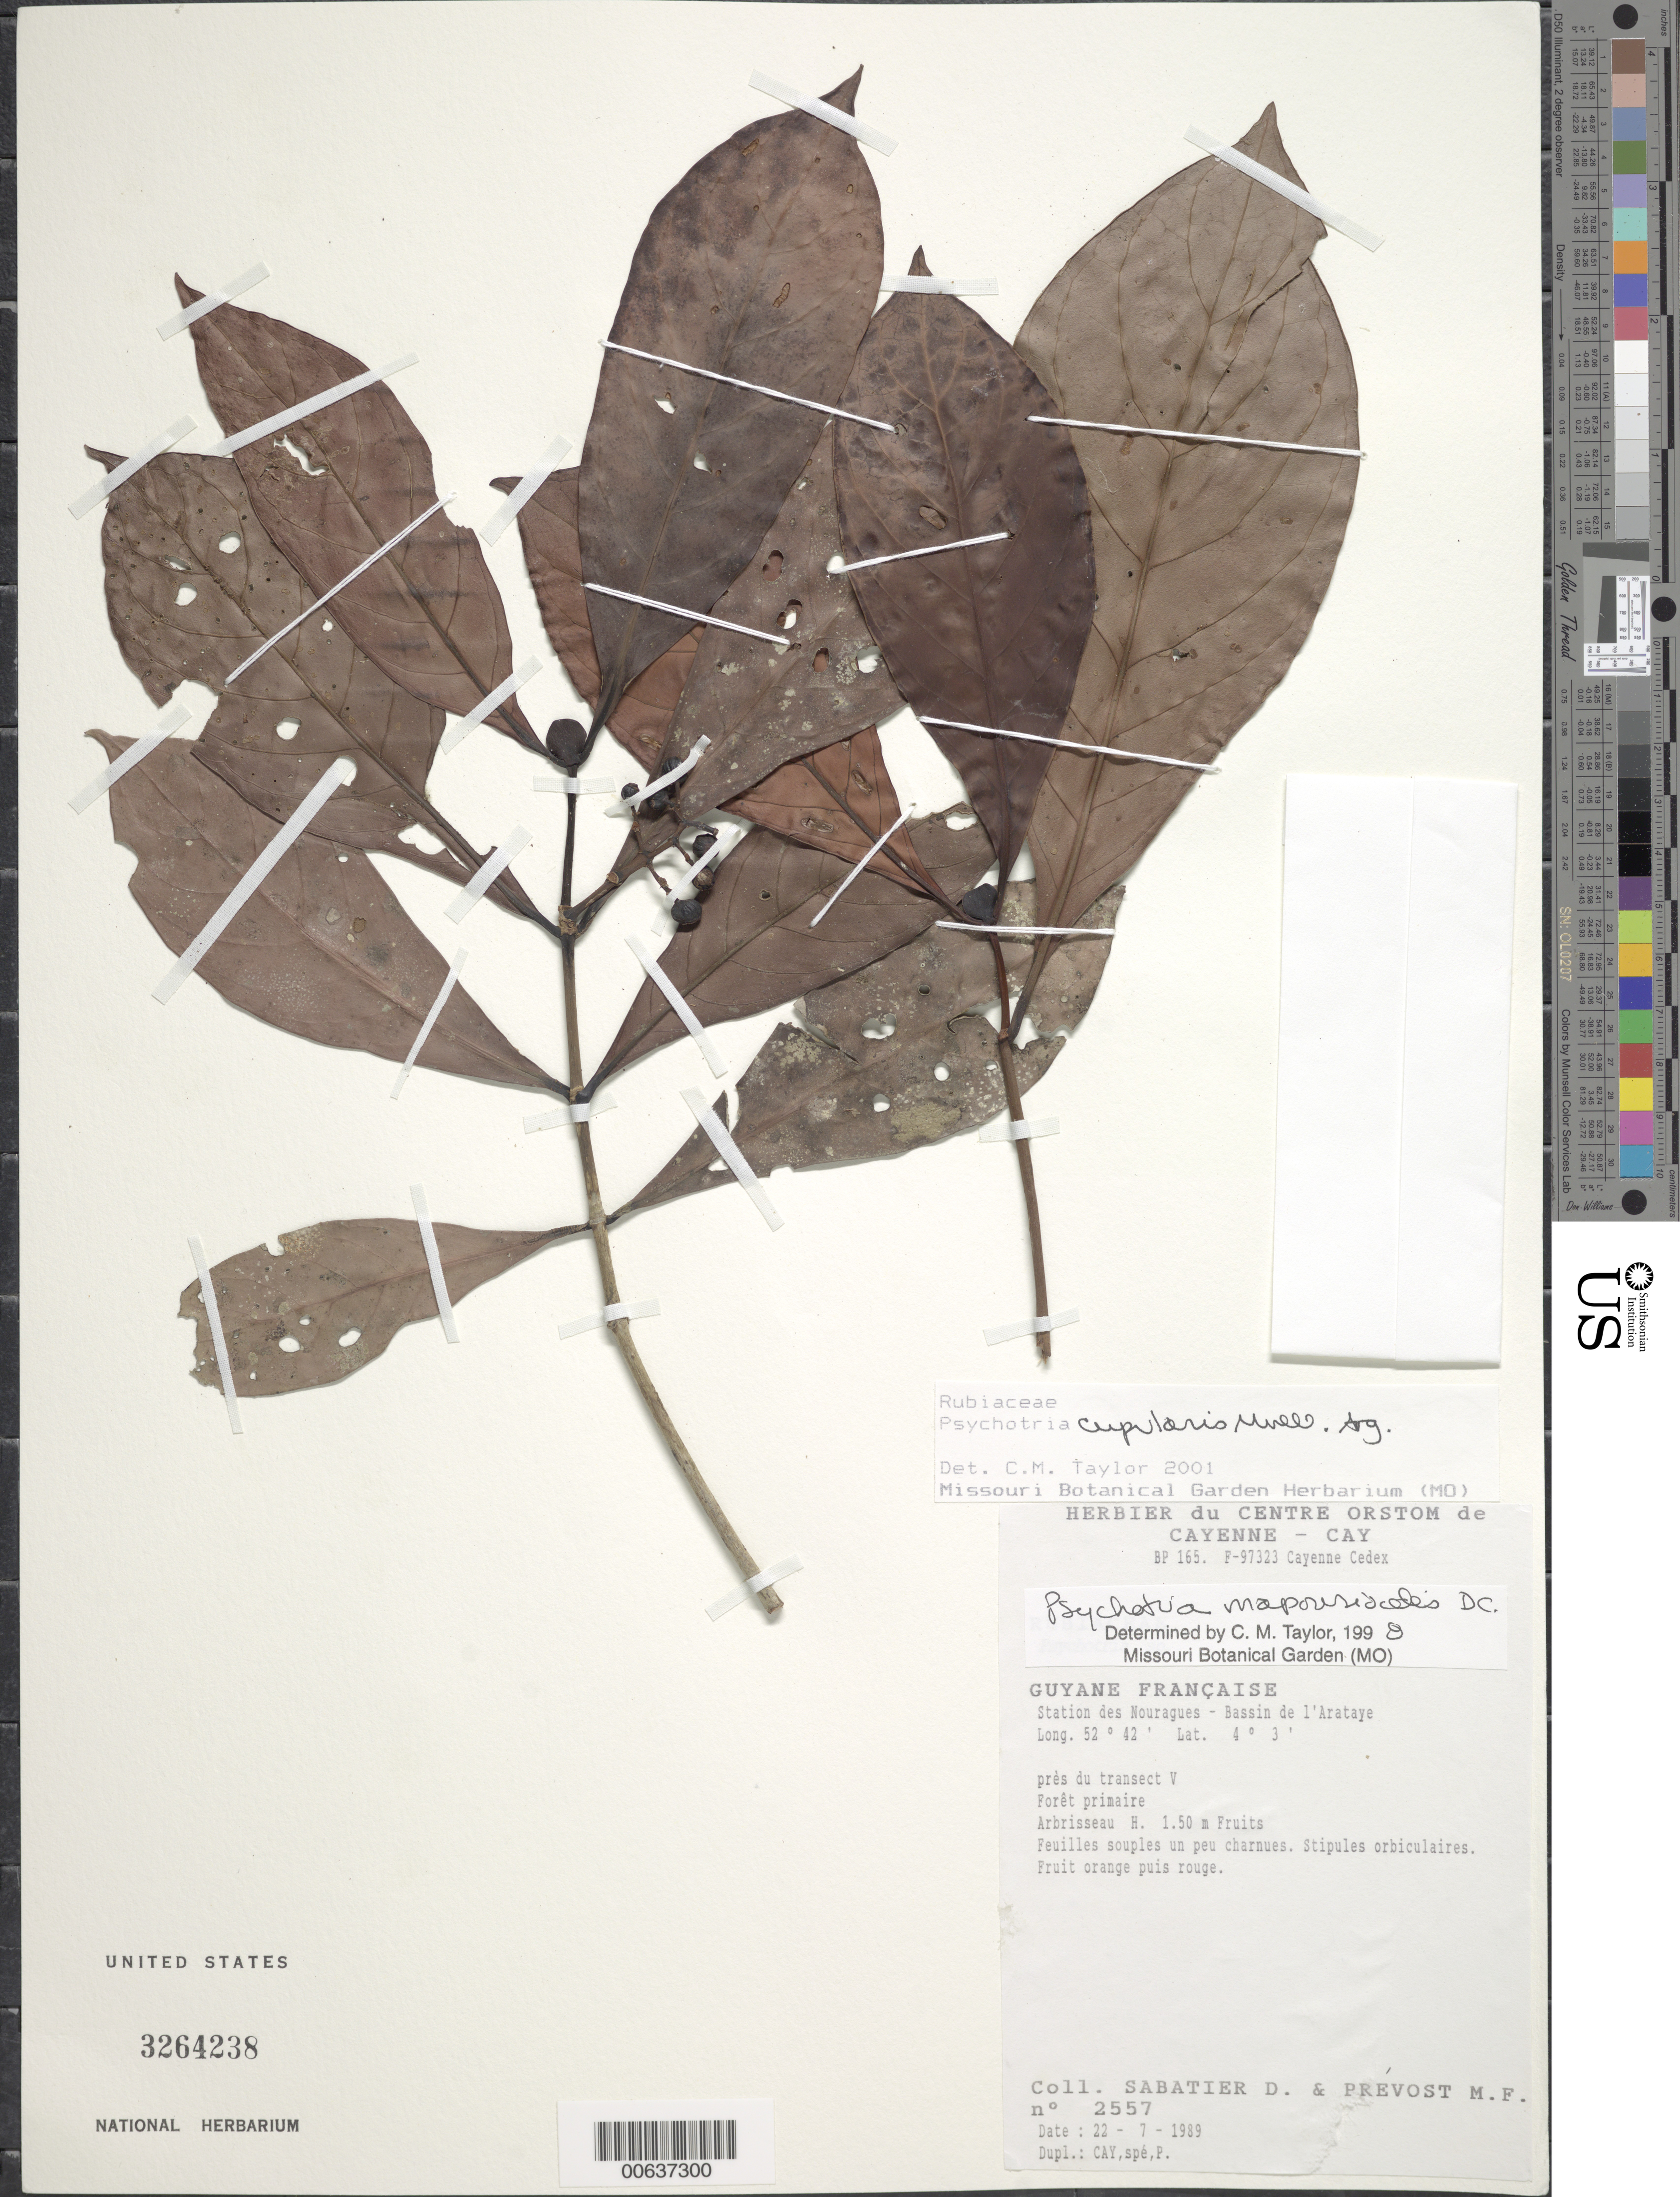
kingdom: Plantae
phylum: Tracheophyta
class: Magnoliopsida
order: Gentianales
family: Rubiaceae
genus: Psychotria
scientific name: Psychotria cupularis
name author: (Müll. Arg.) Standl.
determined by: Taylor, Charlotte M.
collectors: D. Sabatier & M.-F. Prévost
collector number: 2557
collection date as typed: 22-Jul-89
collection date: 1989-07-22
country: French Guiana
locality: Station des Nouragues, Bassin de l'Approuague, Arataye; pres du transect V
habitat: Primary forest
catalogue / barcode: US 3264238